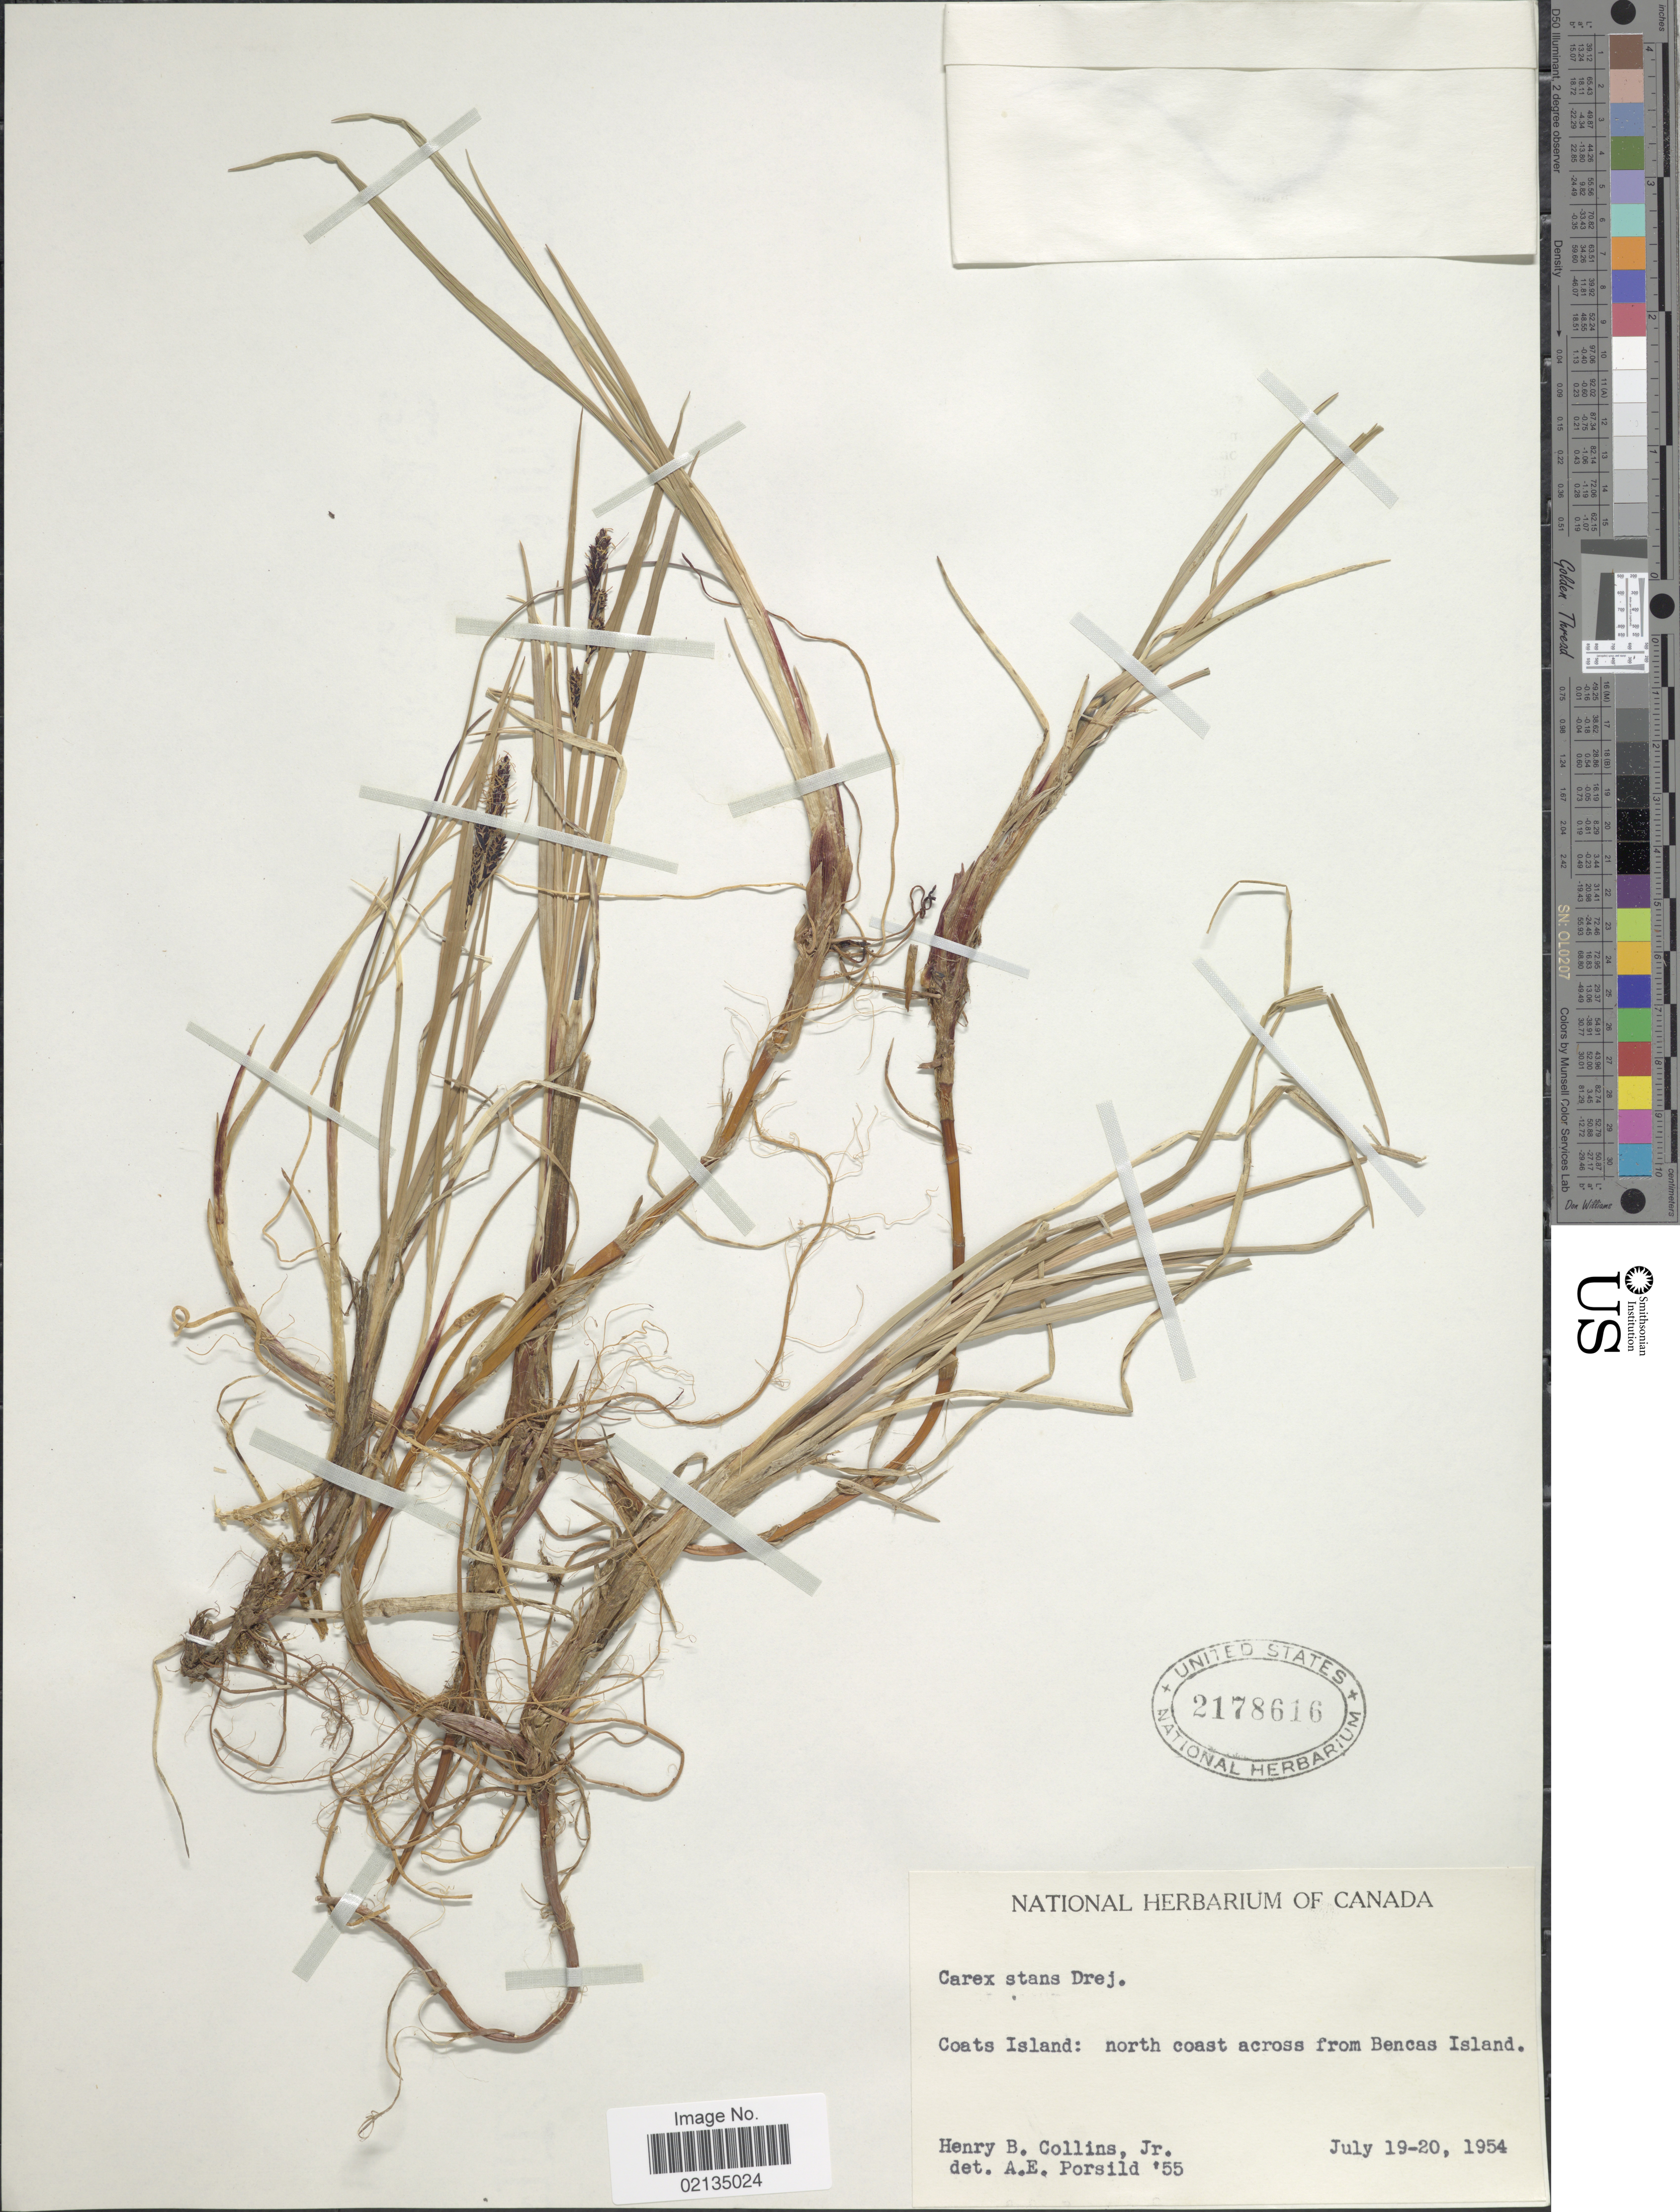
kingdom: Plantae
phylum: Tracheophyta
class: Liliopsida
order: Poales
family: Cyperaceae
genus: Carex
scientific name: Carex aquatilis var. minor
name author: Boott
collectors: H. Collins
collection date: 1954-07-19/1954-07-20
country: Canada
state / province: Nunavut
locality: Coats Island: north coast across from Bencas Island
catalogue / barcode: US 2178616